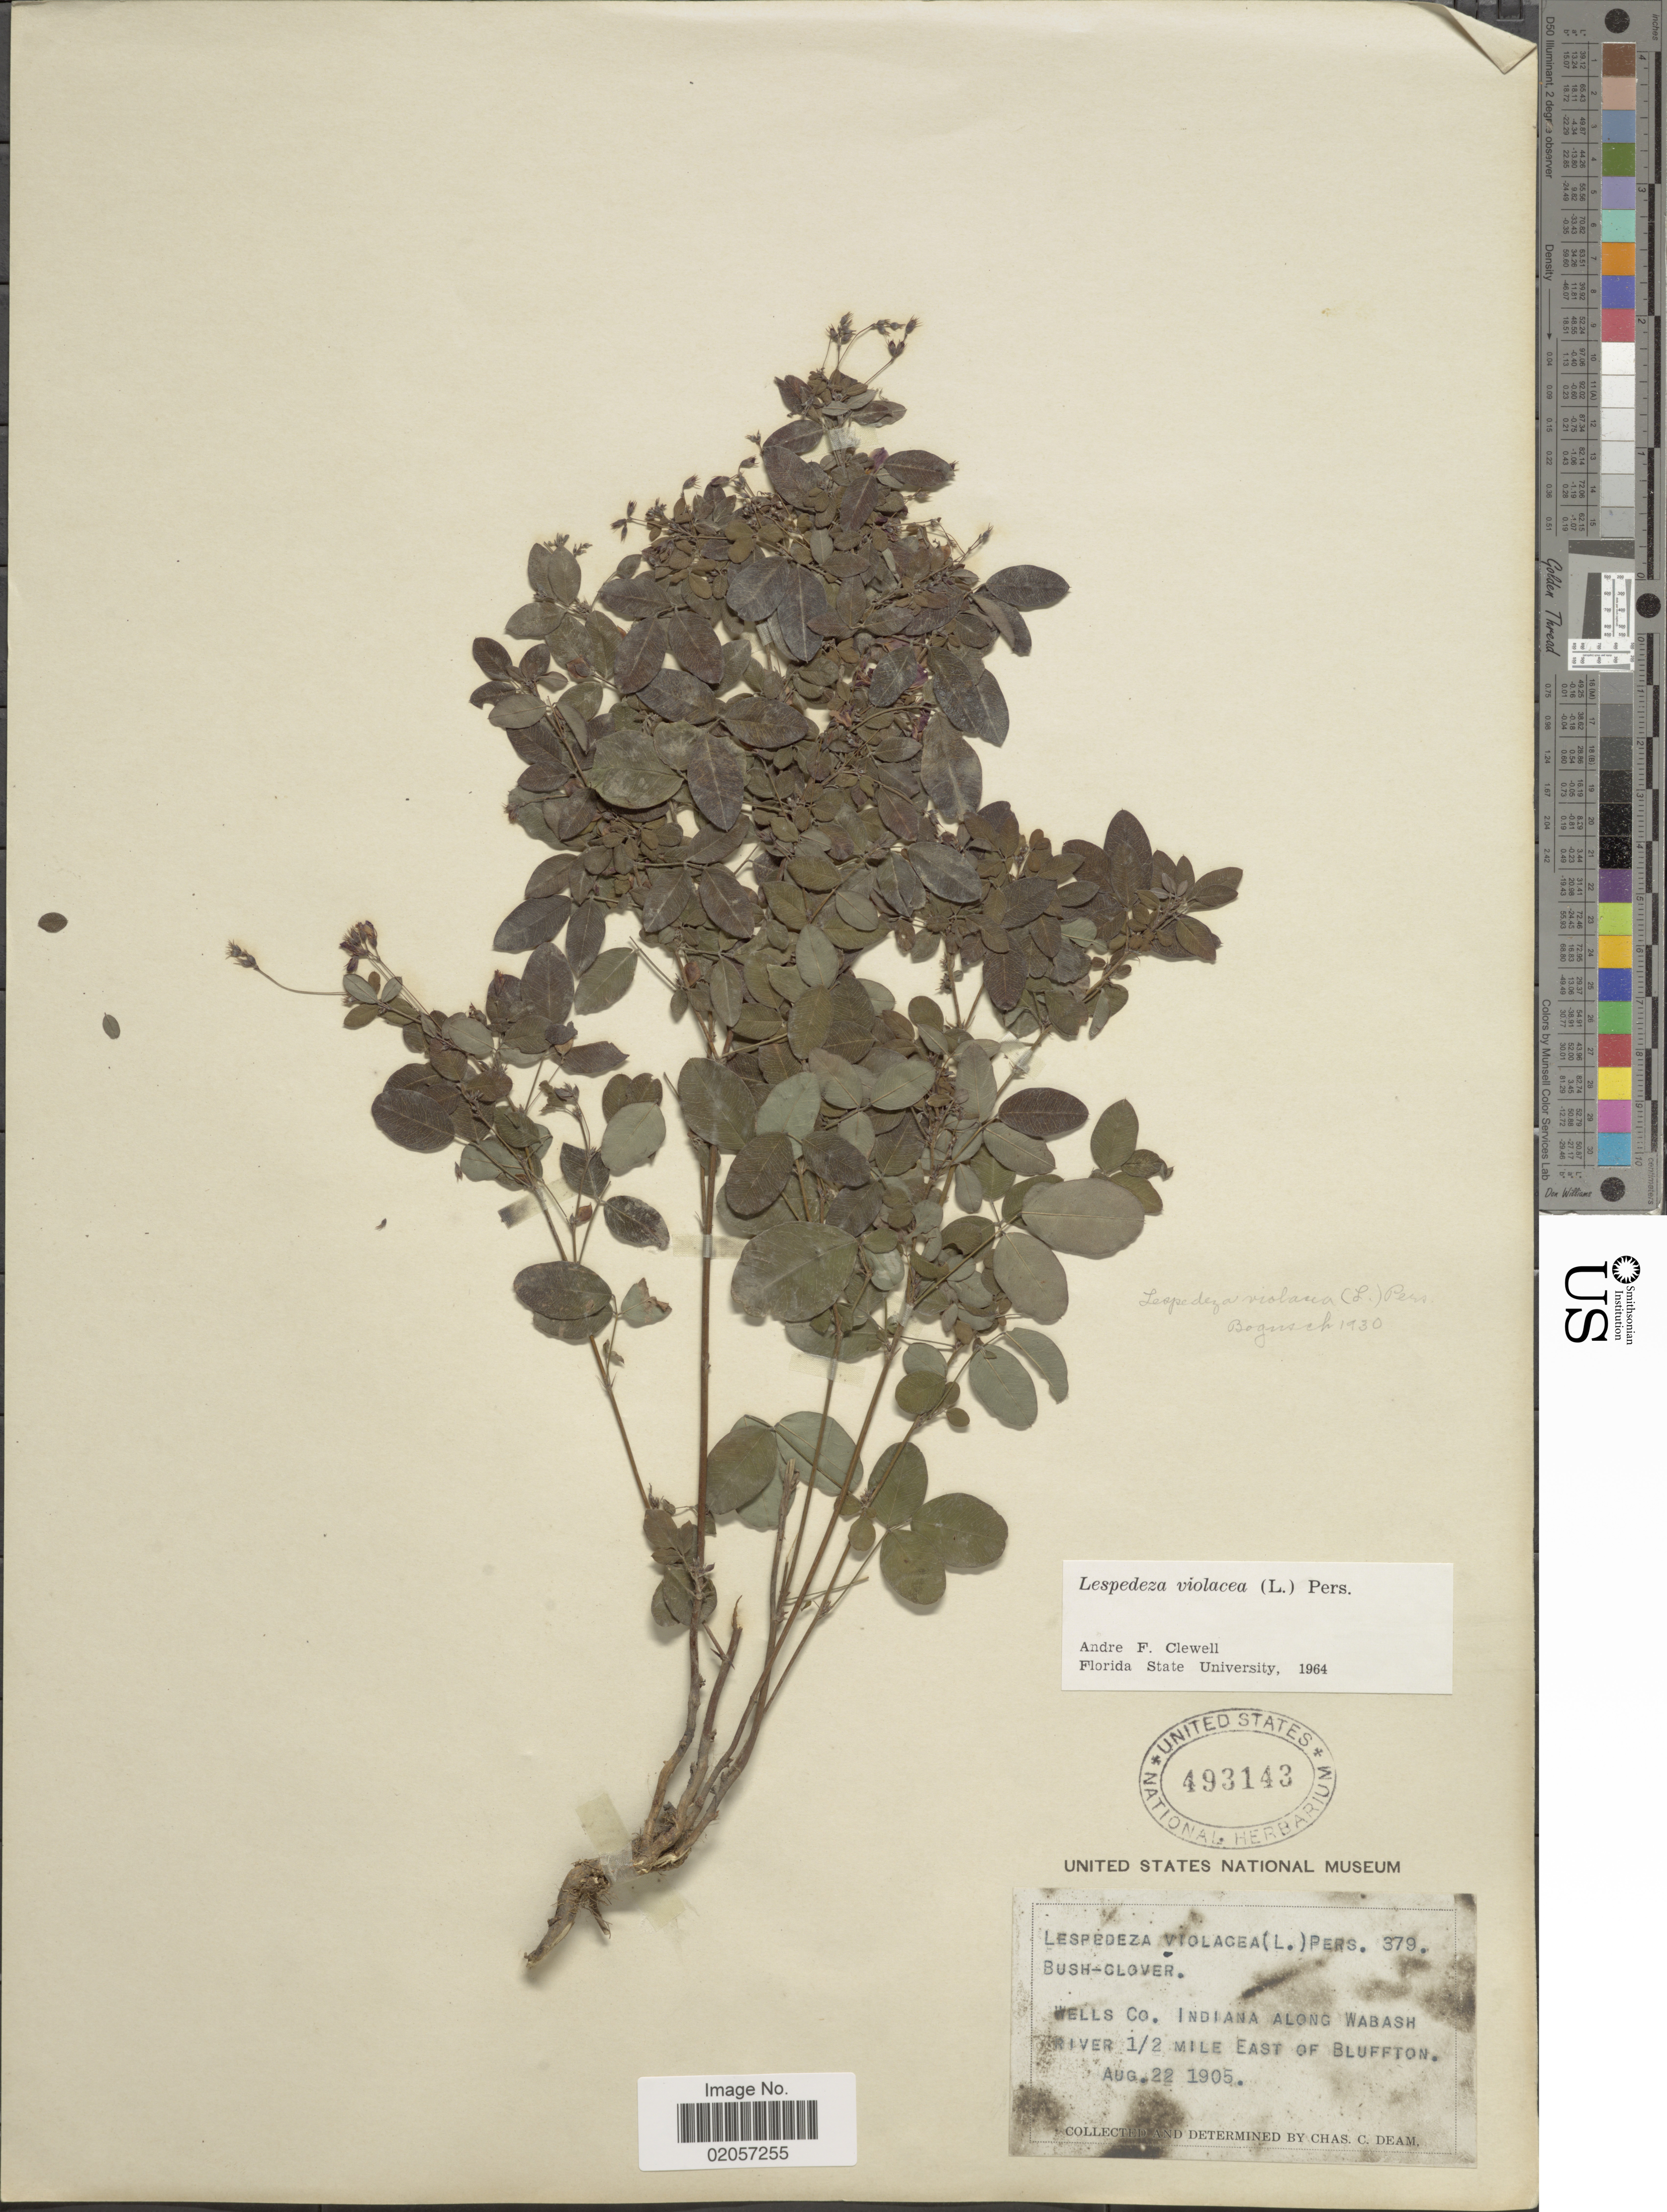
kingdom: Plantae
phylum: Tracheophyta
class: Magnoliopsida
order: Fabales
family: Fabaceae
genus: Lespedeza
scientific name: Lespedeza violacea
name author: (L.) Pers.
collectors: C. C. Deam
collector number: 379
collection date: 1905-08-22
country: United States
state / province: Indiana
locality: Wells Co. Indiana Along Wabash River ½ East of Bluffton.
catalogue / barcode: US 493143